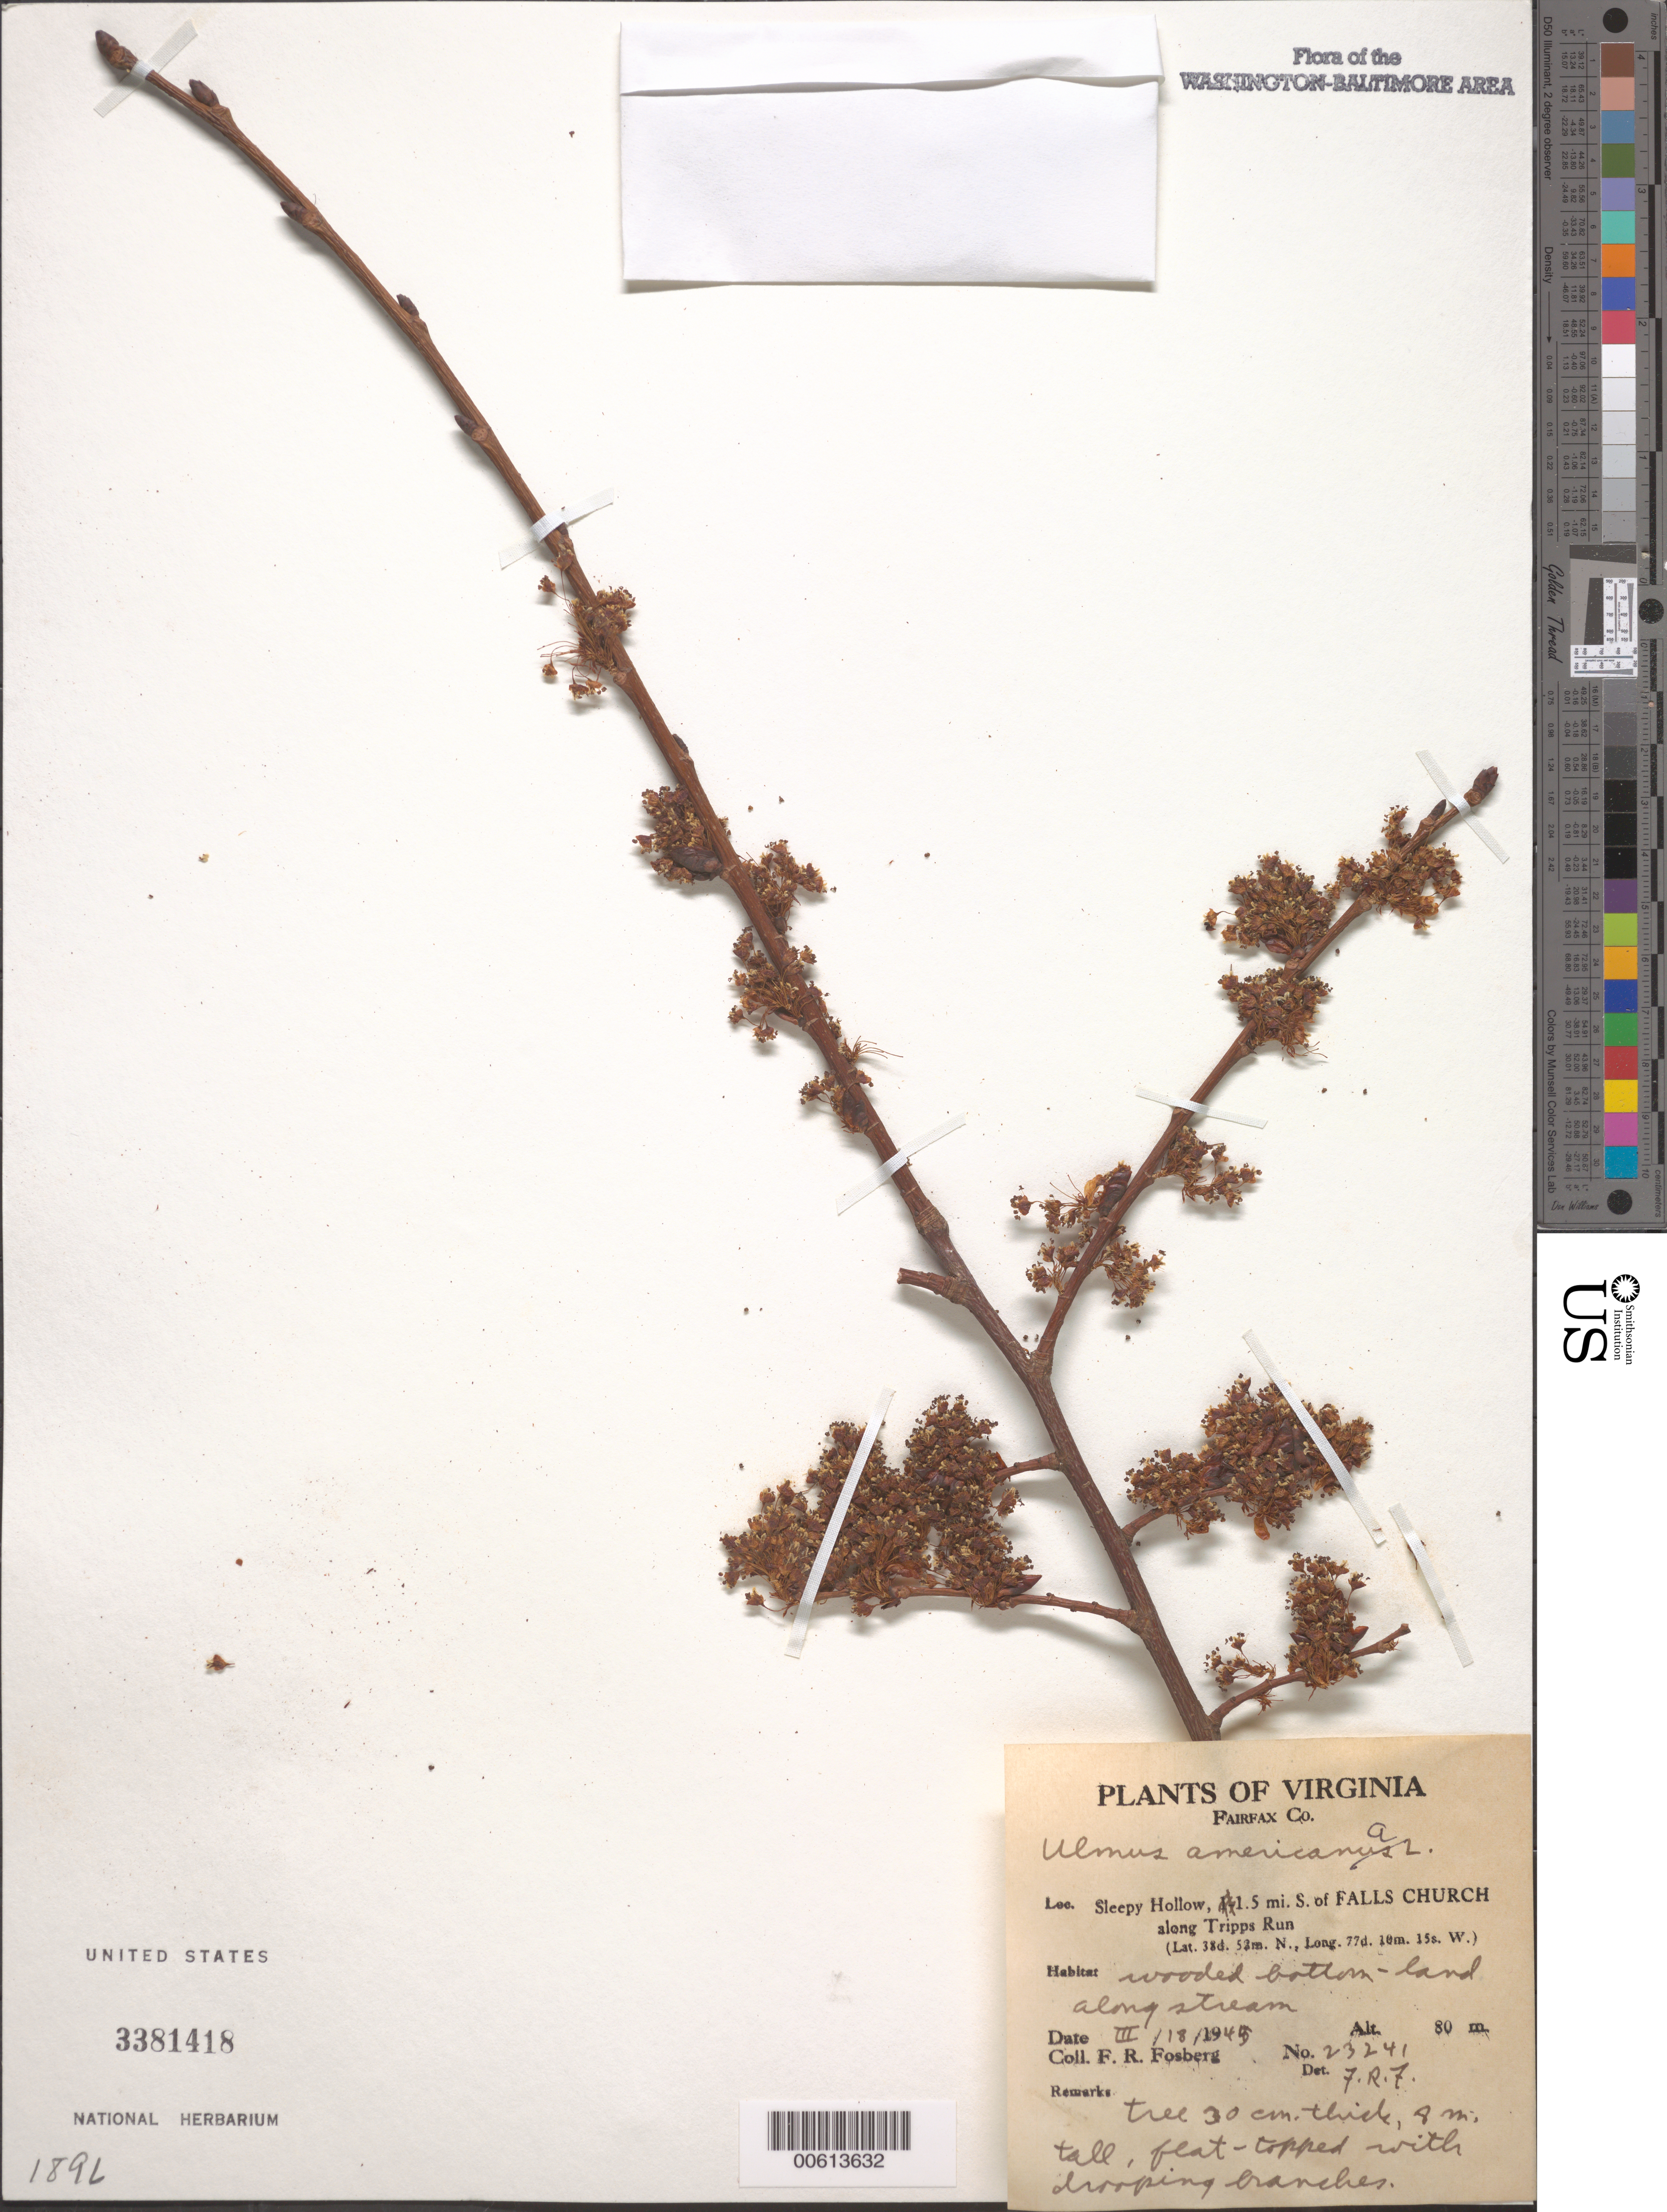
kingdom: Plantae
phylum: Tracheophyta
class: Magnoliopsida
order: Rosales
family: Ulmaceae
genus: Ulmus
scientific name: Ulmus americana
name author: L.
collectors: F. R. Fosberg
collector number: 23241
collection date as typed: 18 Mar 1945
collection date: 1945-03-18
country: United States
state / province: Virginia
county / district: Fairfax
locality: Sleepy Hollow, S of Falls Church along Tripps Run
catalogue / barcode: US 3381418